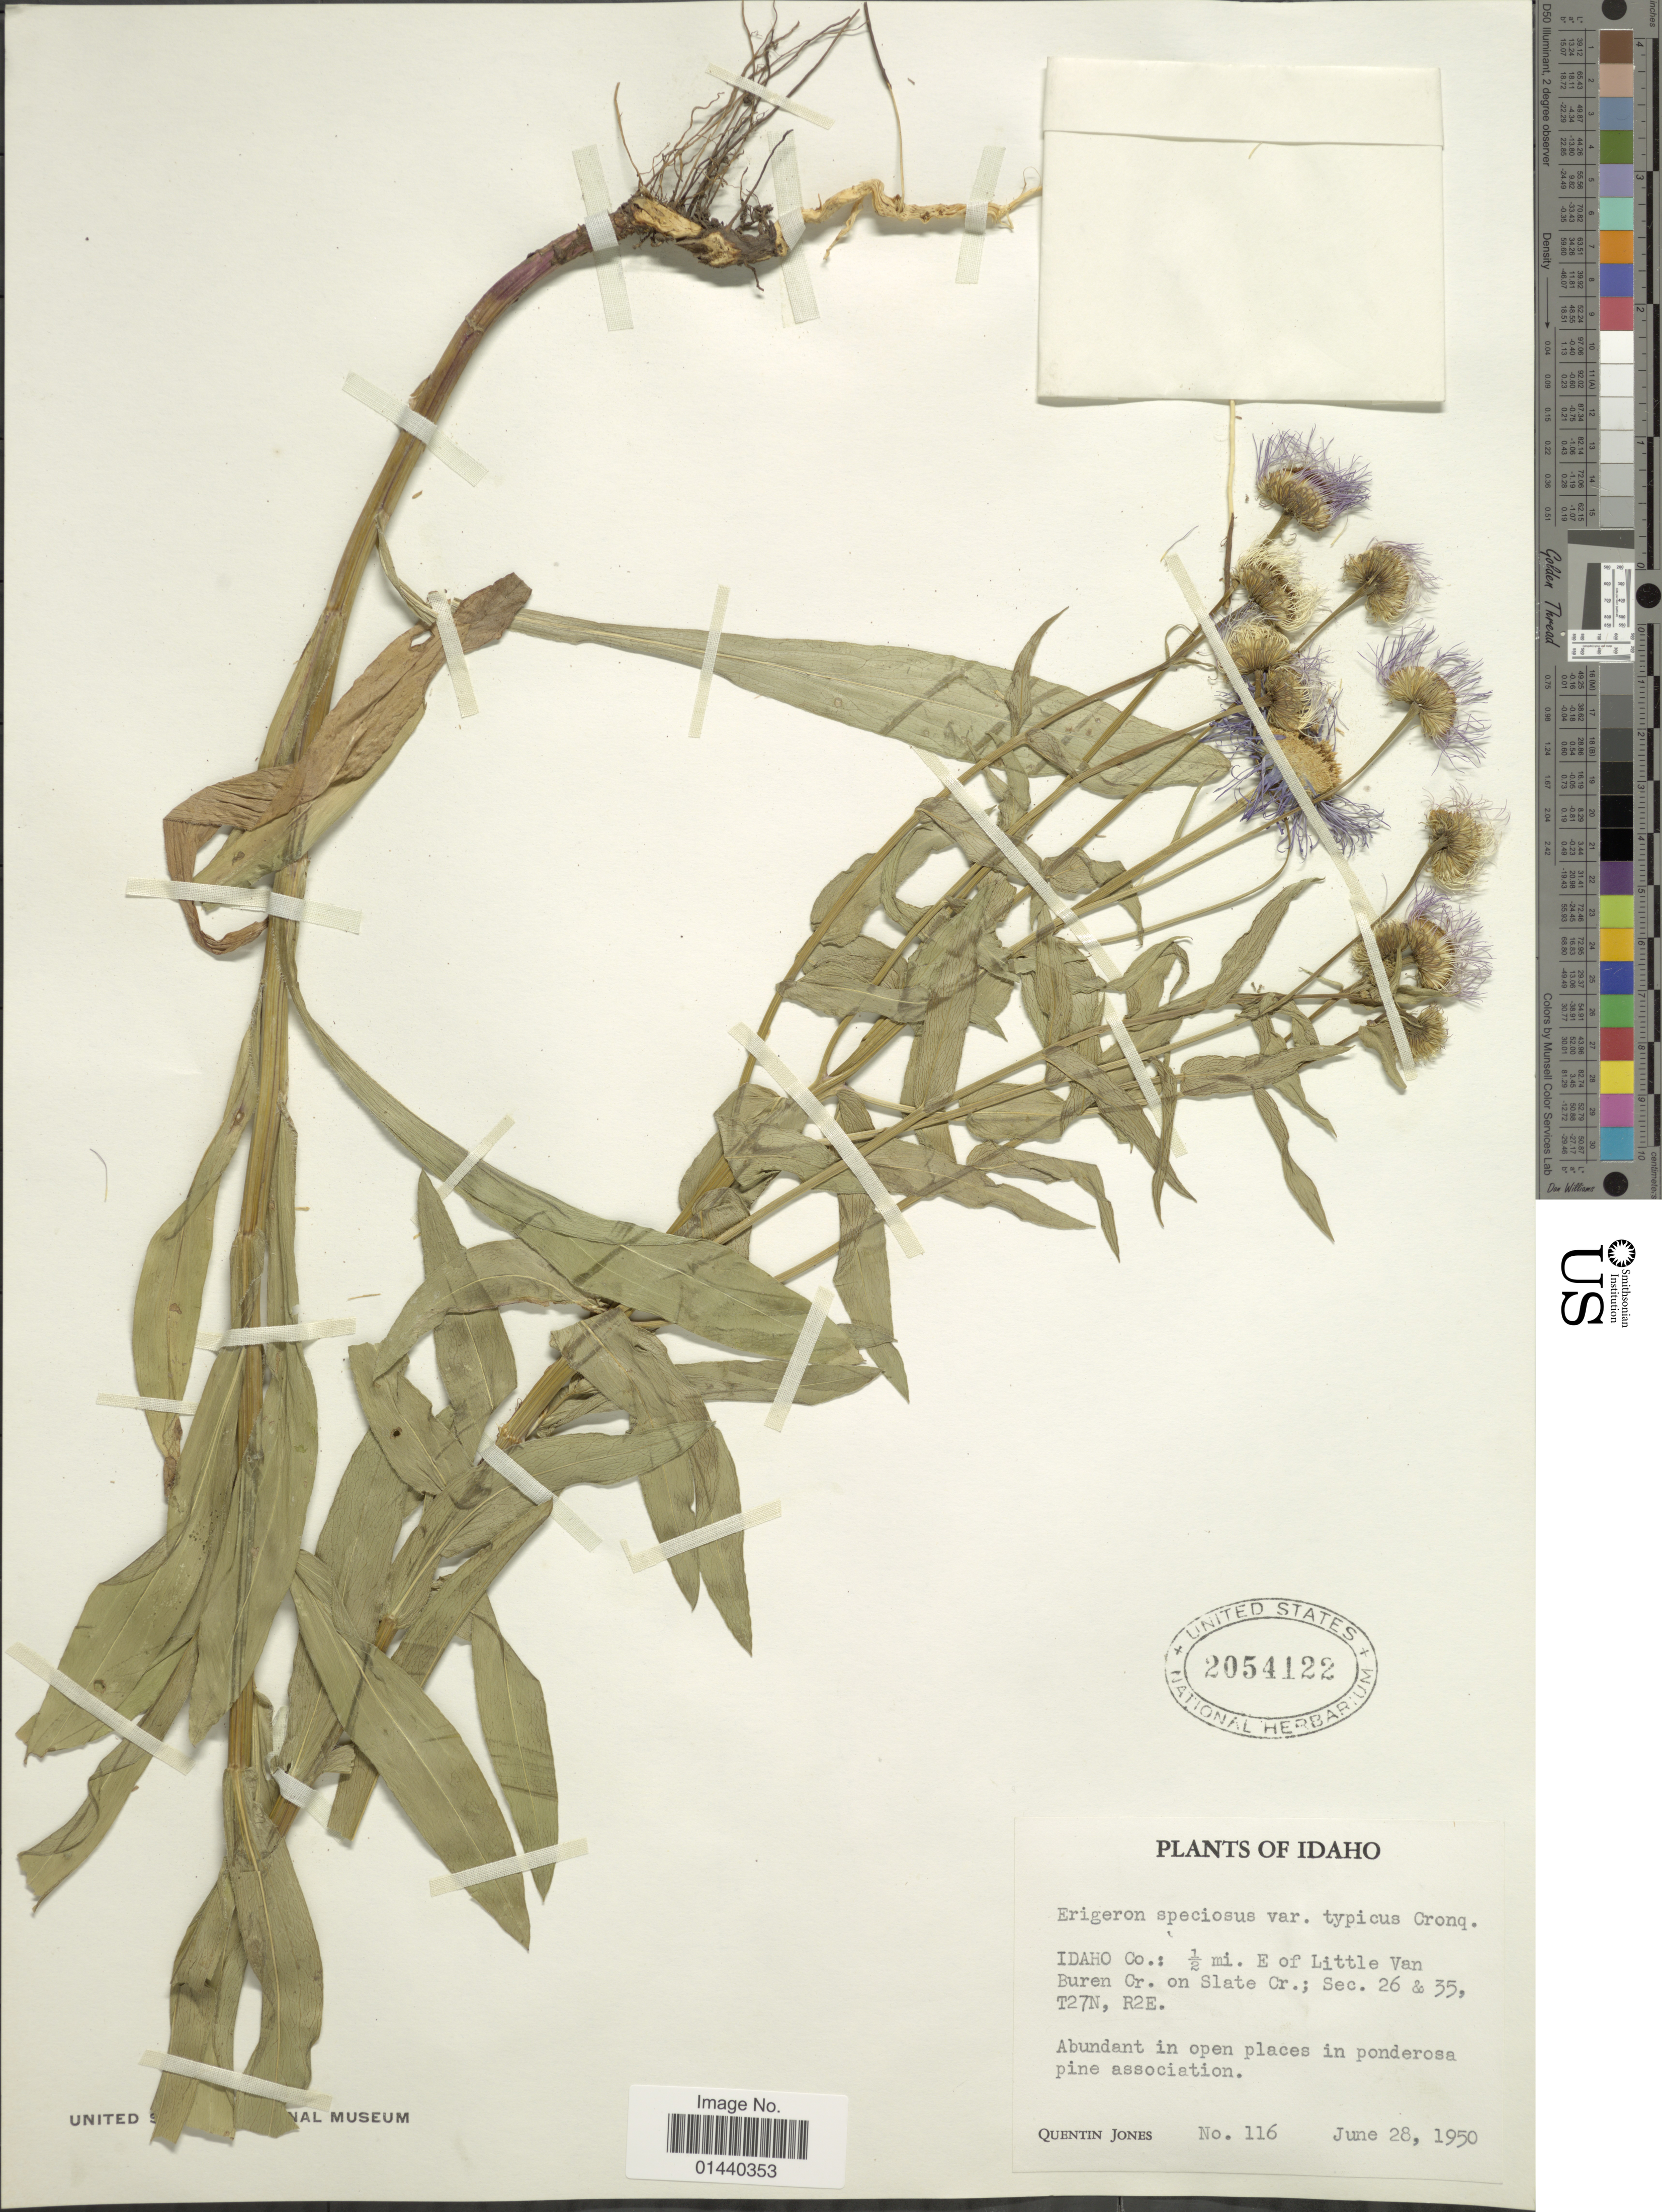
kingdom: Plantae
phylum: Tracheophyta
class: Magnoliopsida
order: Asterales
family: Asteraceae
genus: Erigeron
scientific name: Erigeron speciosus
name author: (Lindl.) DC.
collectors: Q. Jones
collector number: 116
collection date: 1950-06-28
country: United States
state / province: Idaho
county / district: Idaho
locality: ½ mi. E of Little Van Buren Cr. on Slate Cr.; Sec. 26 & 35, T27N, R2E.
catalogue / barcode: US 2054122